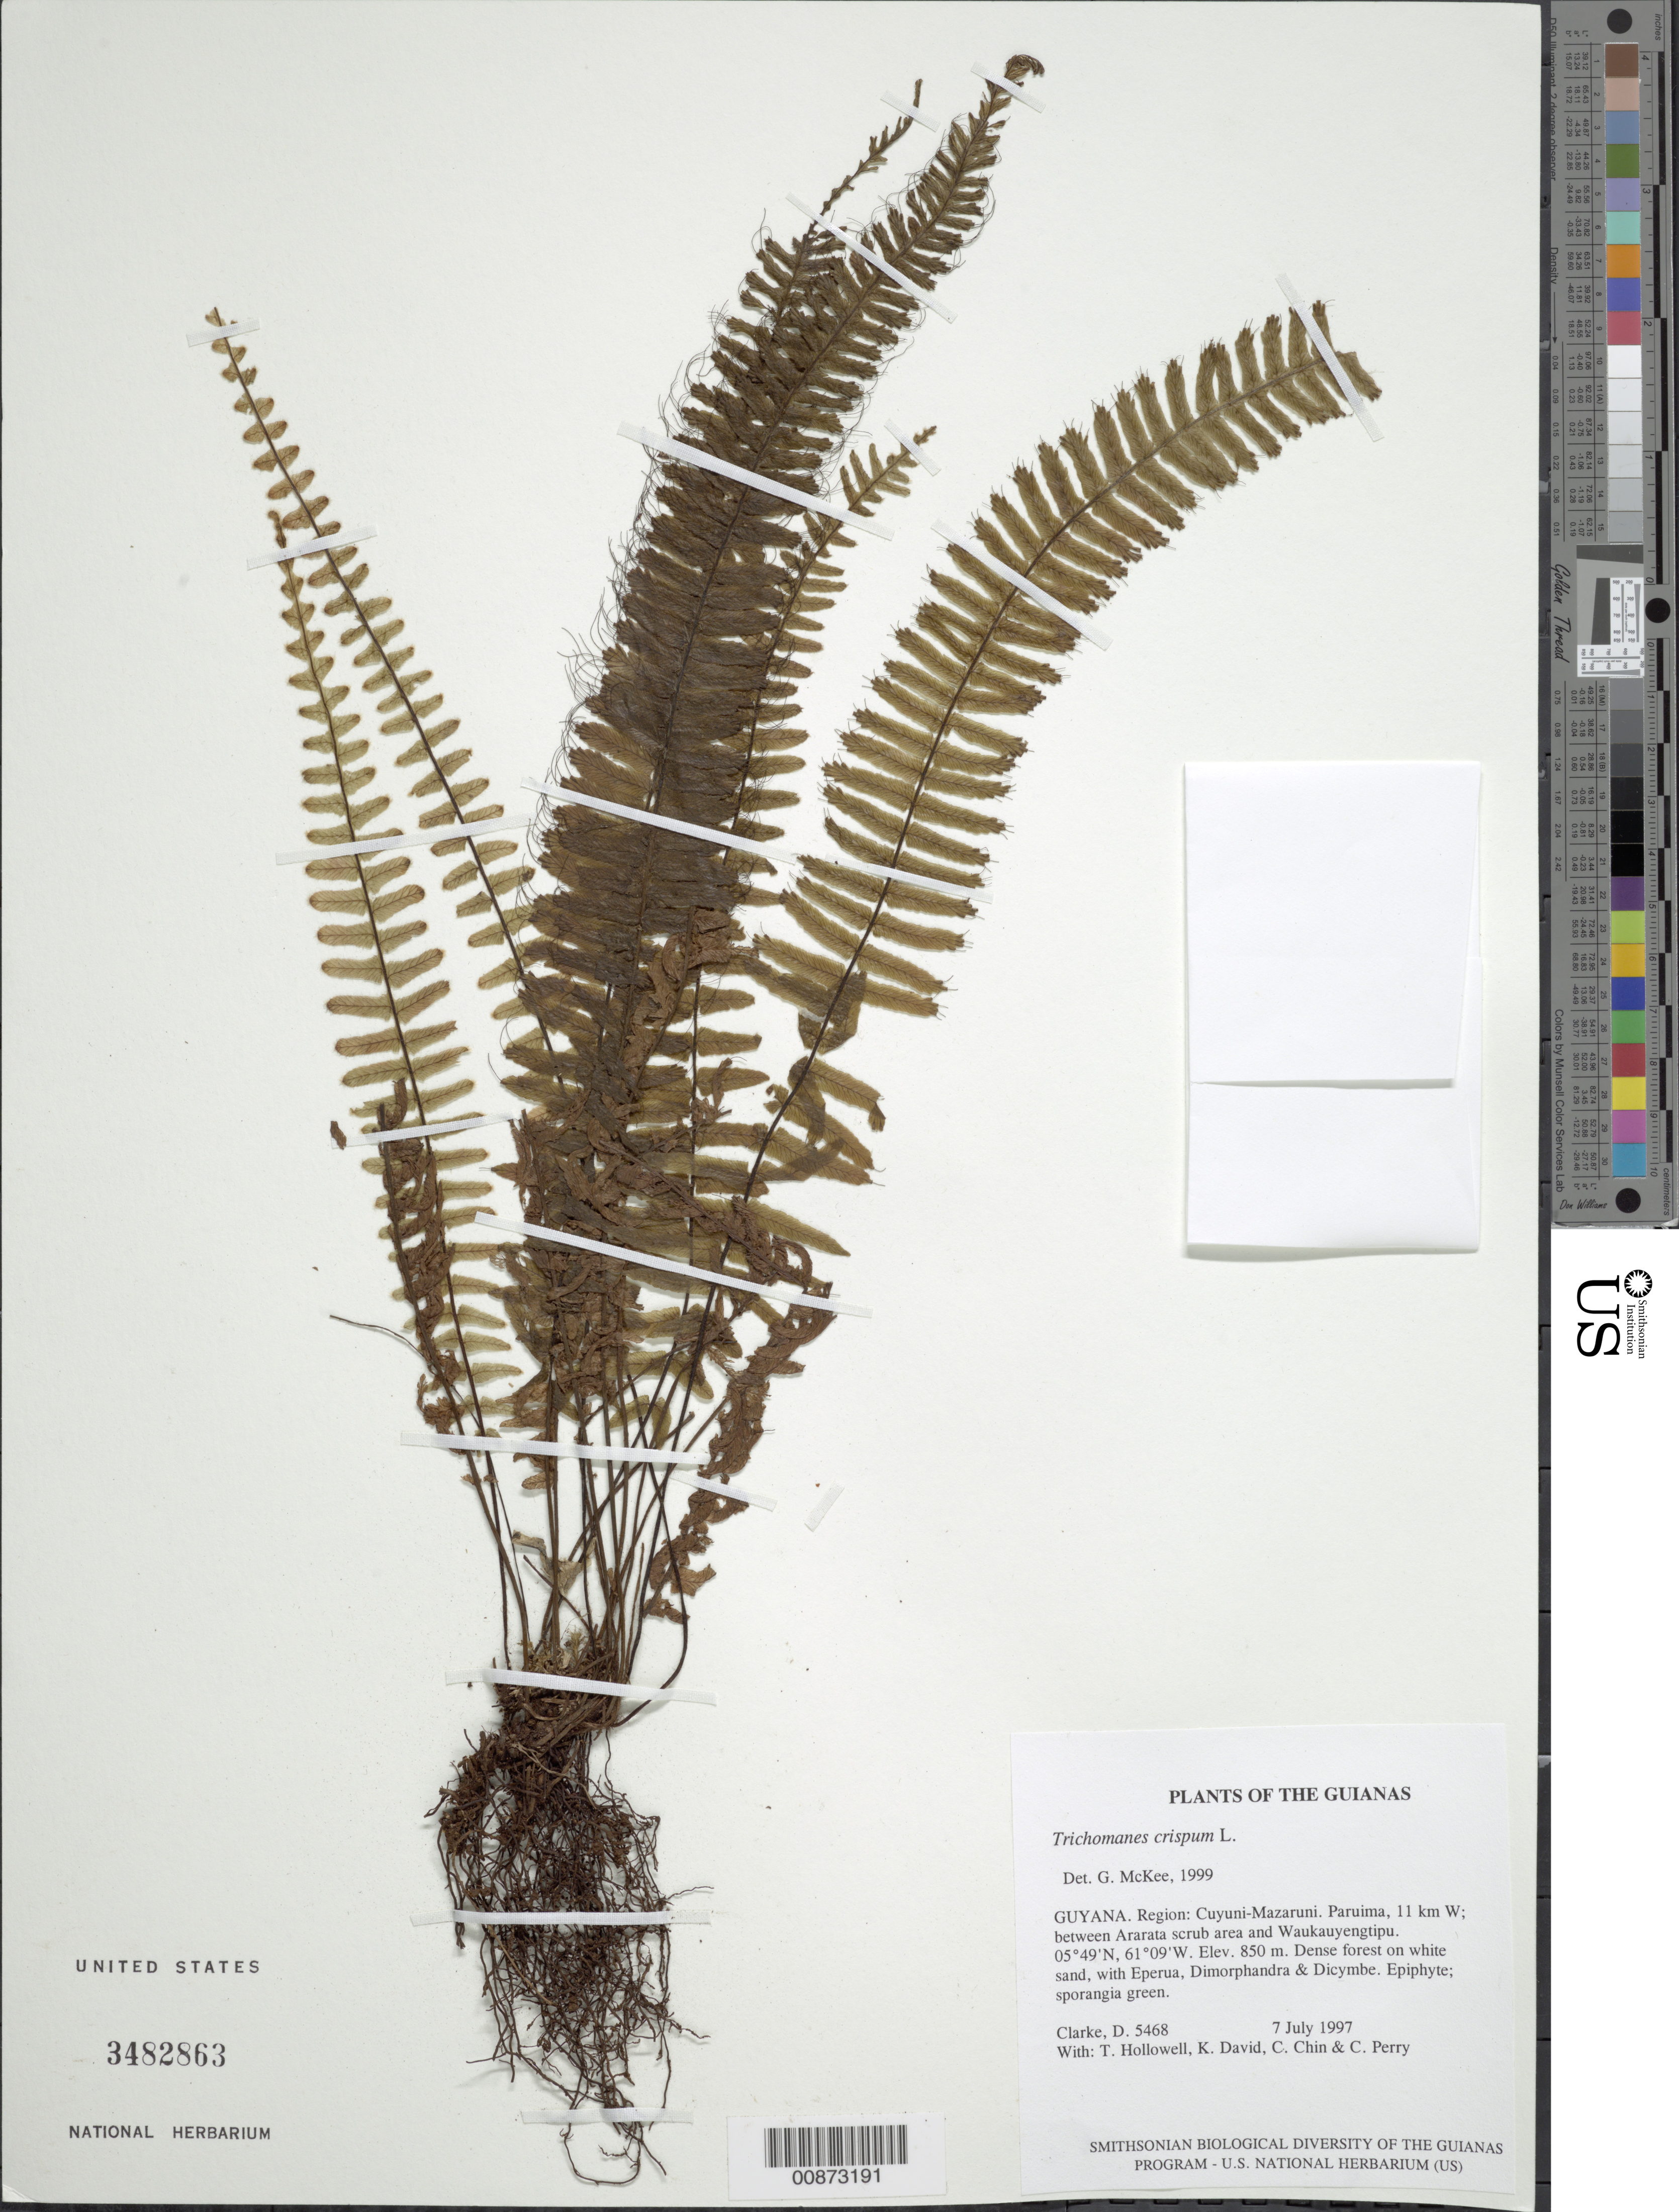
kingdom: Plantae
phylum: Tracheophyta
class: Polypodiopsida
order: Hymenophyllales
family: Hymenophyllaceae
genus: Trichomanes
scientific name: Trichomanes crispum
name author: L.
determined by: McKee, G. S., (US), NMNH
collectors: H. D. Clarke, T. Hollowell, K. David, C. Chin & C. Perry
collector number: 5468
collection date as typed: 7 July 1997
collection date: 1997-07-07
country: Guyana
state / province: Cuyuni-Mazaruni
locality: Paruima, 11 km W; between Ararata scrub area and Waukauyengtipu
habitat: Dense forest on white sand, with Eperua, Dimorphandra & Dicymbe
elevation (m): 850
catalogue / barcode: US 3482863